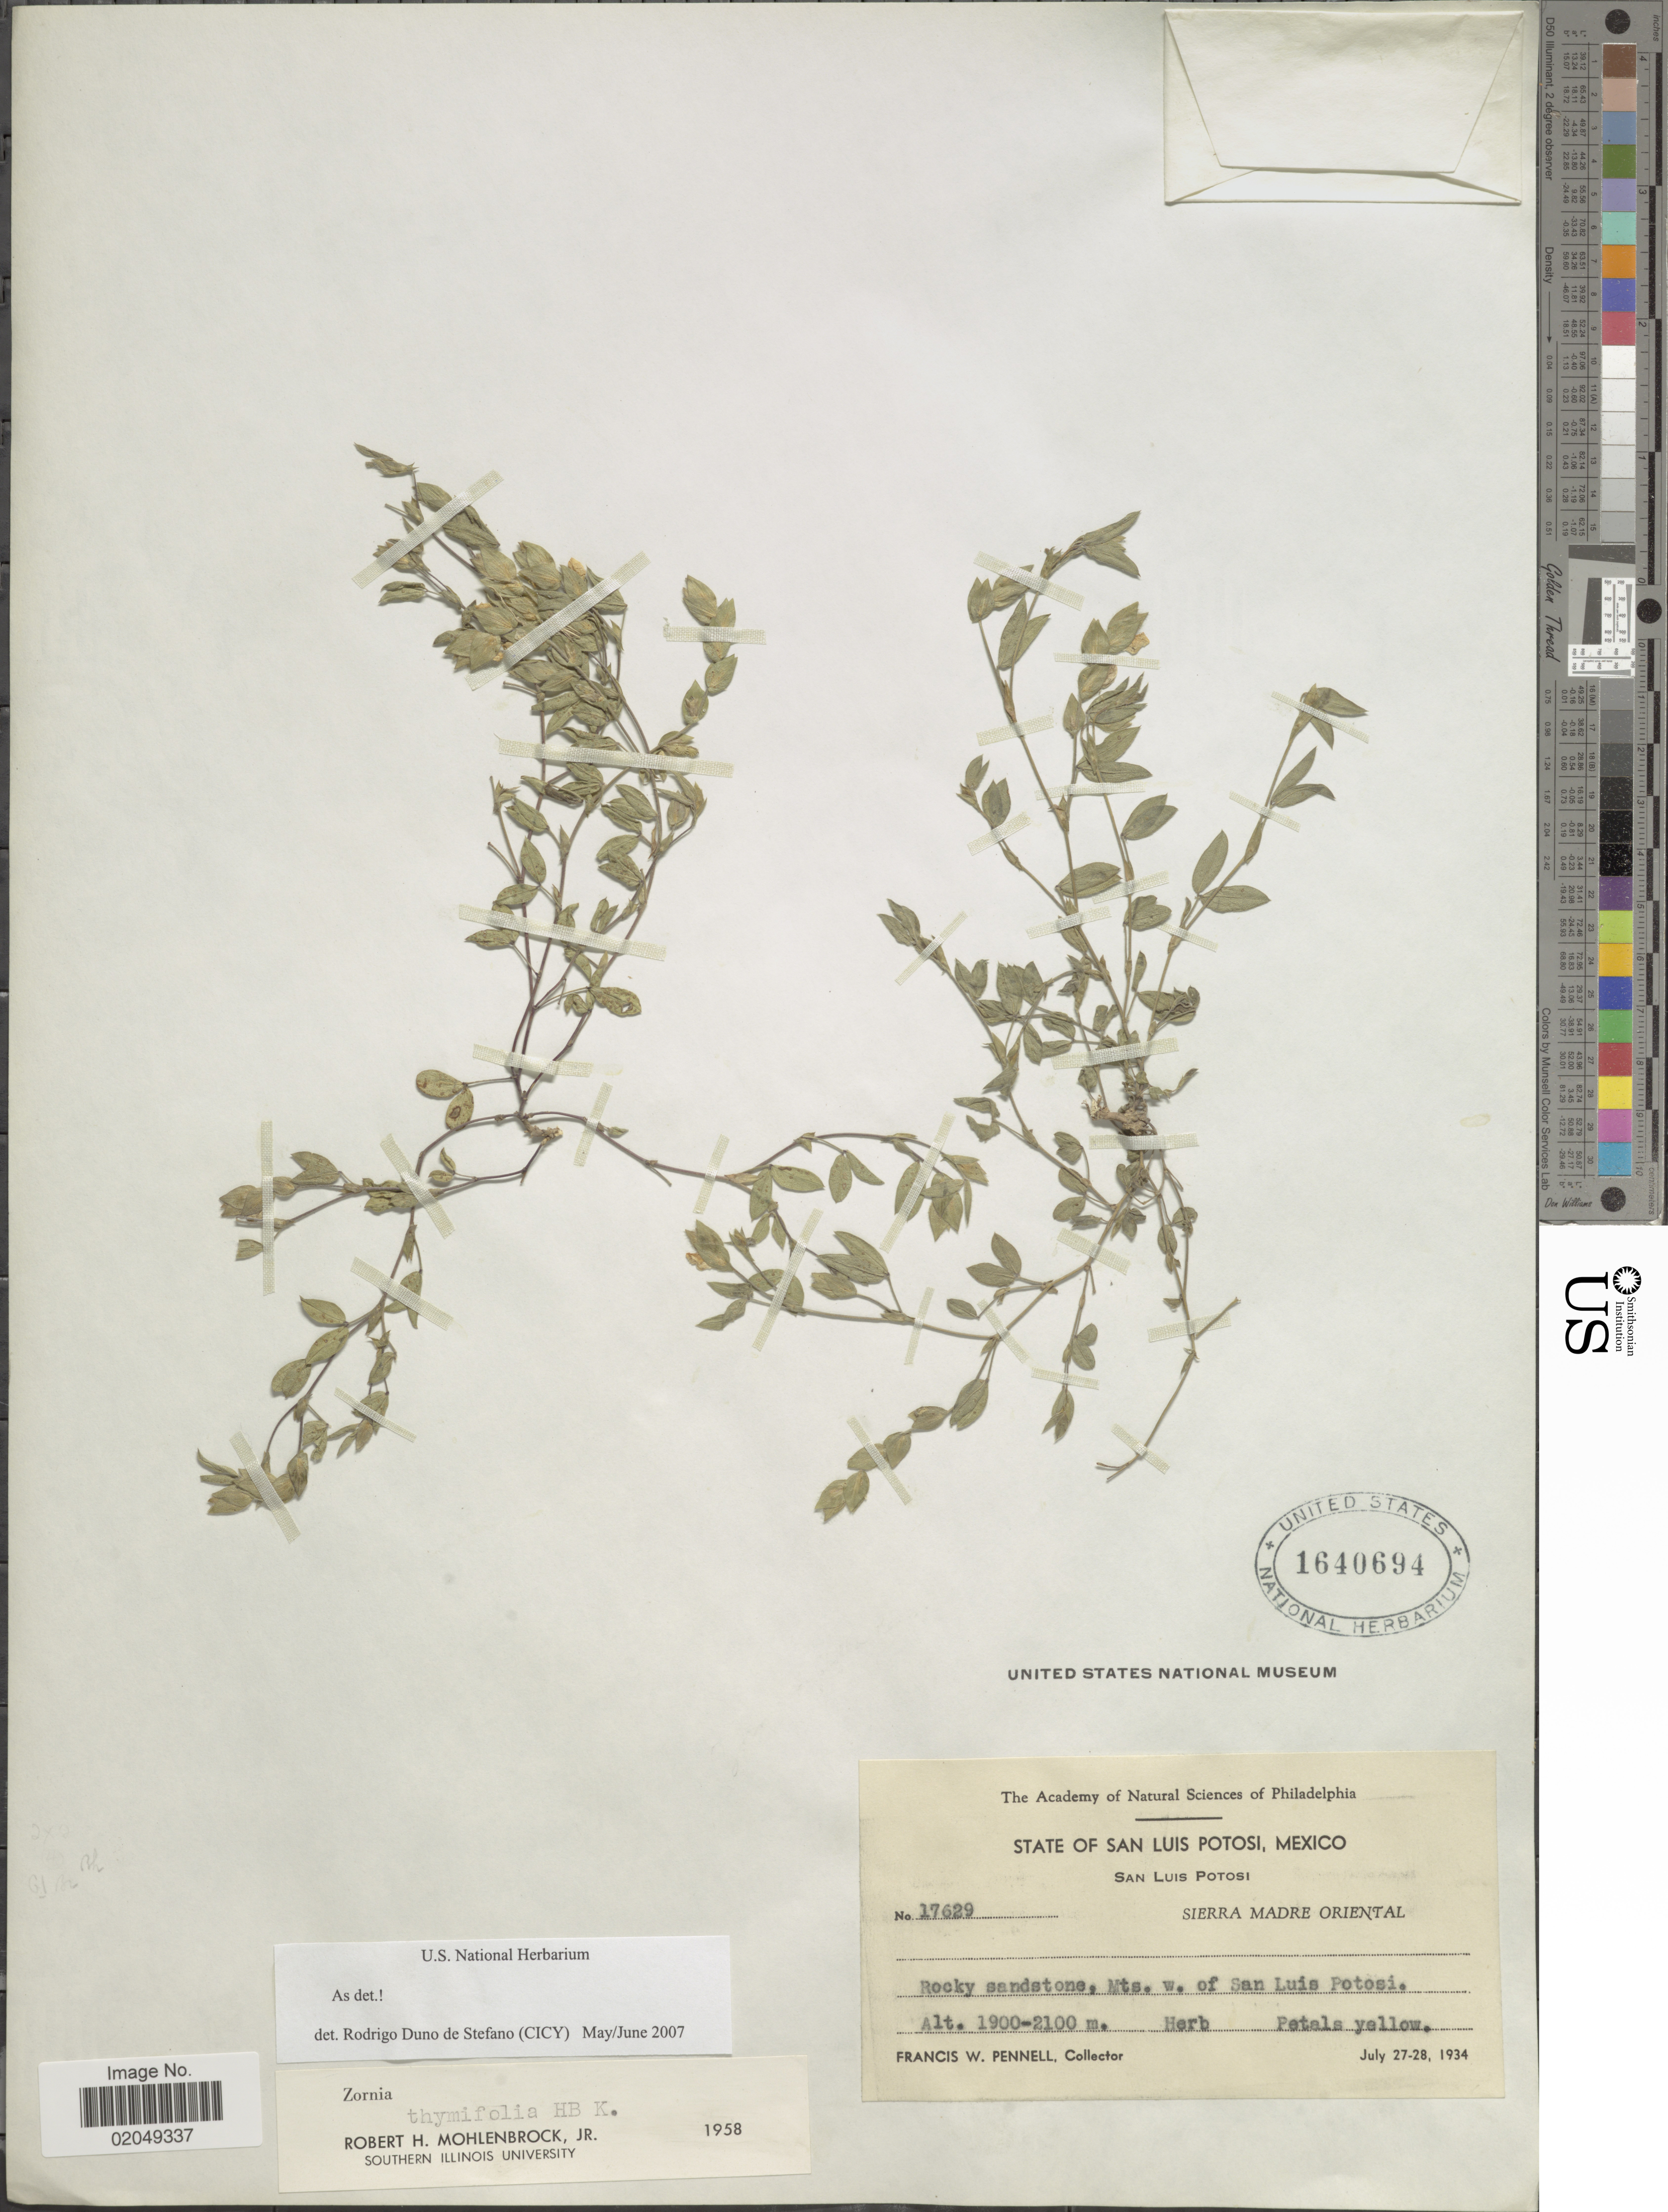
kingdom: Plantae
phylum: Tracheophyta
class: Magnoliopsida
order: Fabales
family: Fabaceae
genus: Zornia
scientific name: Zornia thymifolia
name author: Kunth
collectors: F. W. Pennell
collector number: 17629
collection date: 1934-07-27/1934-07-28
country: Mexico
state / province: San Luis Potosí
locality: Sierra Madre Oriental, rocky sandstone, Mts. w. of San Luis Potosi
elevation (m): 1900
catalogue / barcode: US 1640694